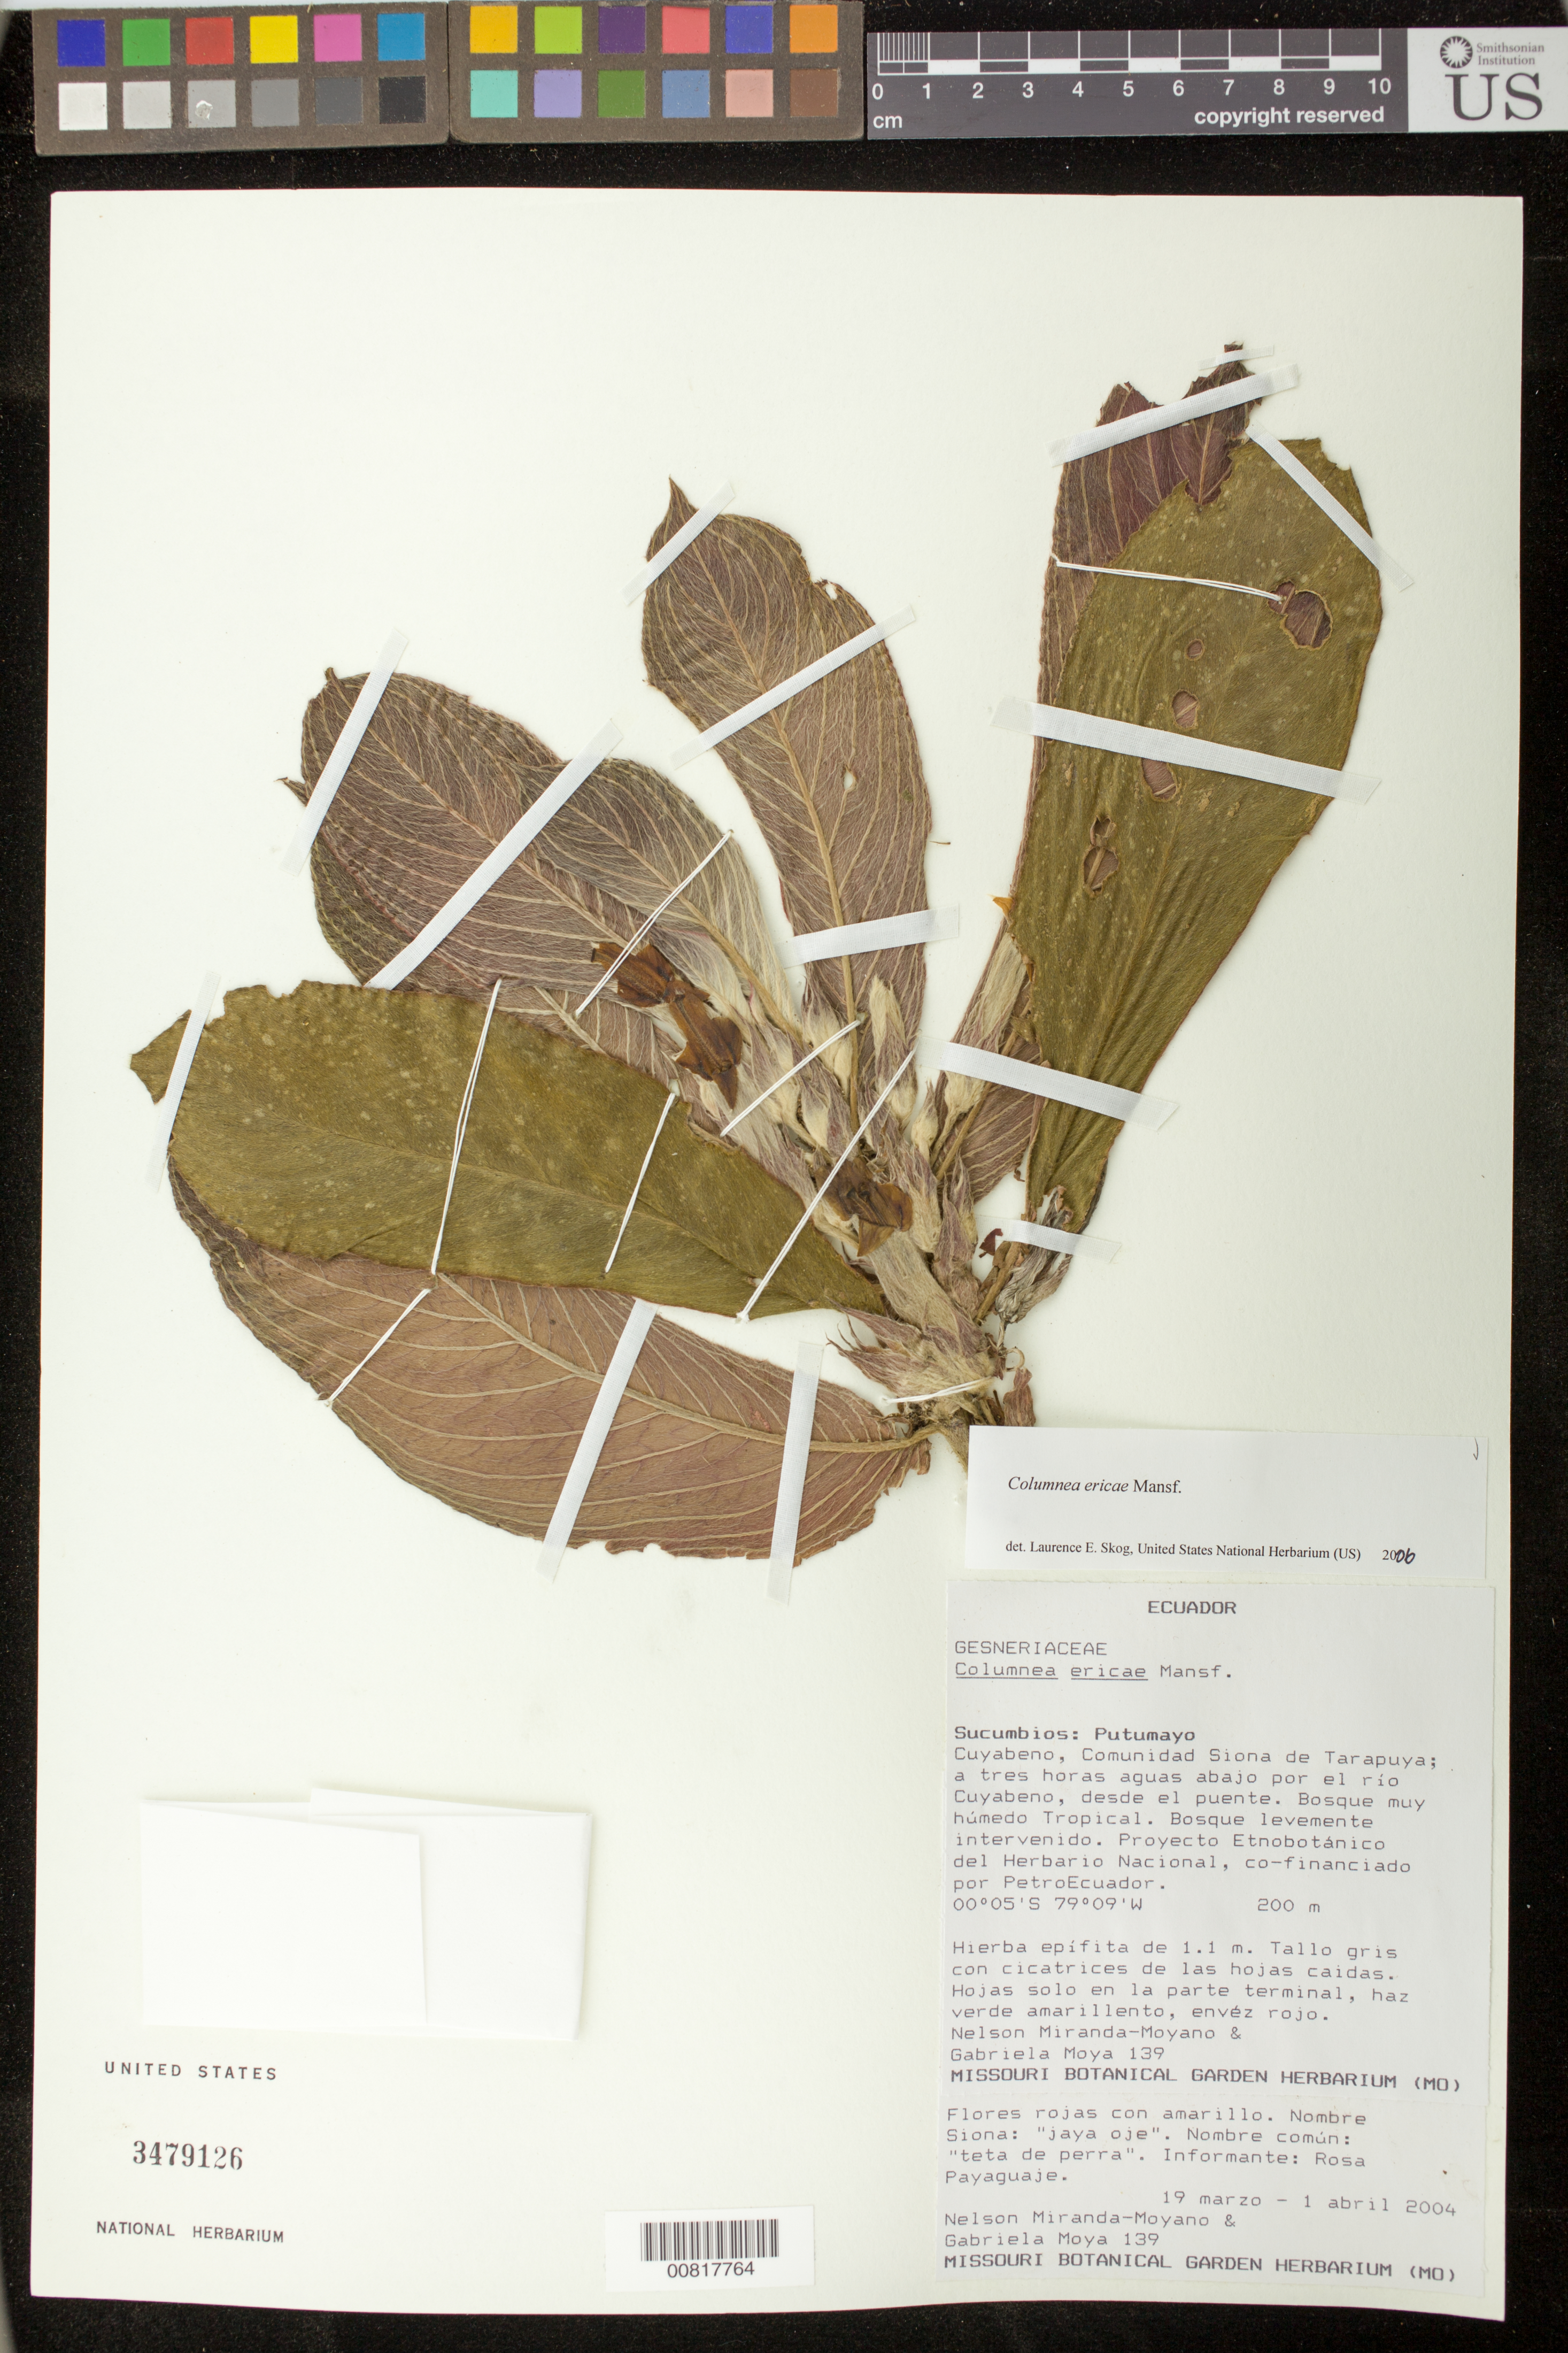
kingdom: Plantae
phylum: Tracheophyta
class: Magnoliopsida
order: Lamiales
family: Gesneriaceae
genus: Columnea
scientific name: Columnea ericae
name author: Mansf.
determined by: Skog, Laurence E.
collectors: N. Miranda-Moyano & G. Moya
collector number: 139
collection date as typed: Mar-Apr 2004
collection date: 2004-03/2004-04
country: Ecuador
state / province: Sucumbíos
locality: Sucumbios: Putumayo. Cuyabeno, Comunidad Siona de Tarapuya; a tres horas aguas abajo por el rio Cuyabeno, desde el puente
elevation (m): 200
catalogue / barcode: US 3479126